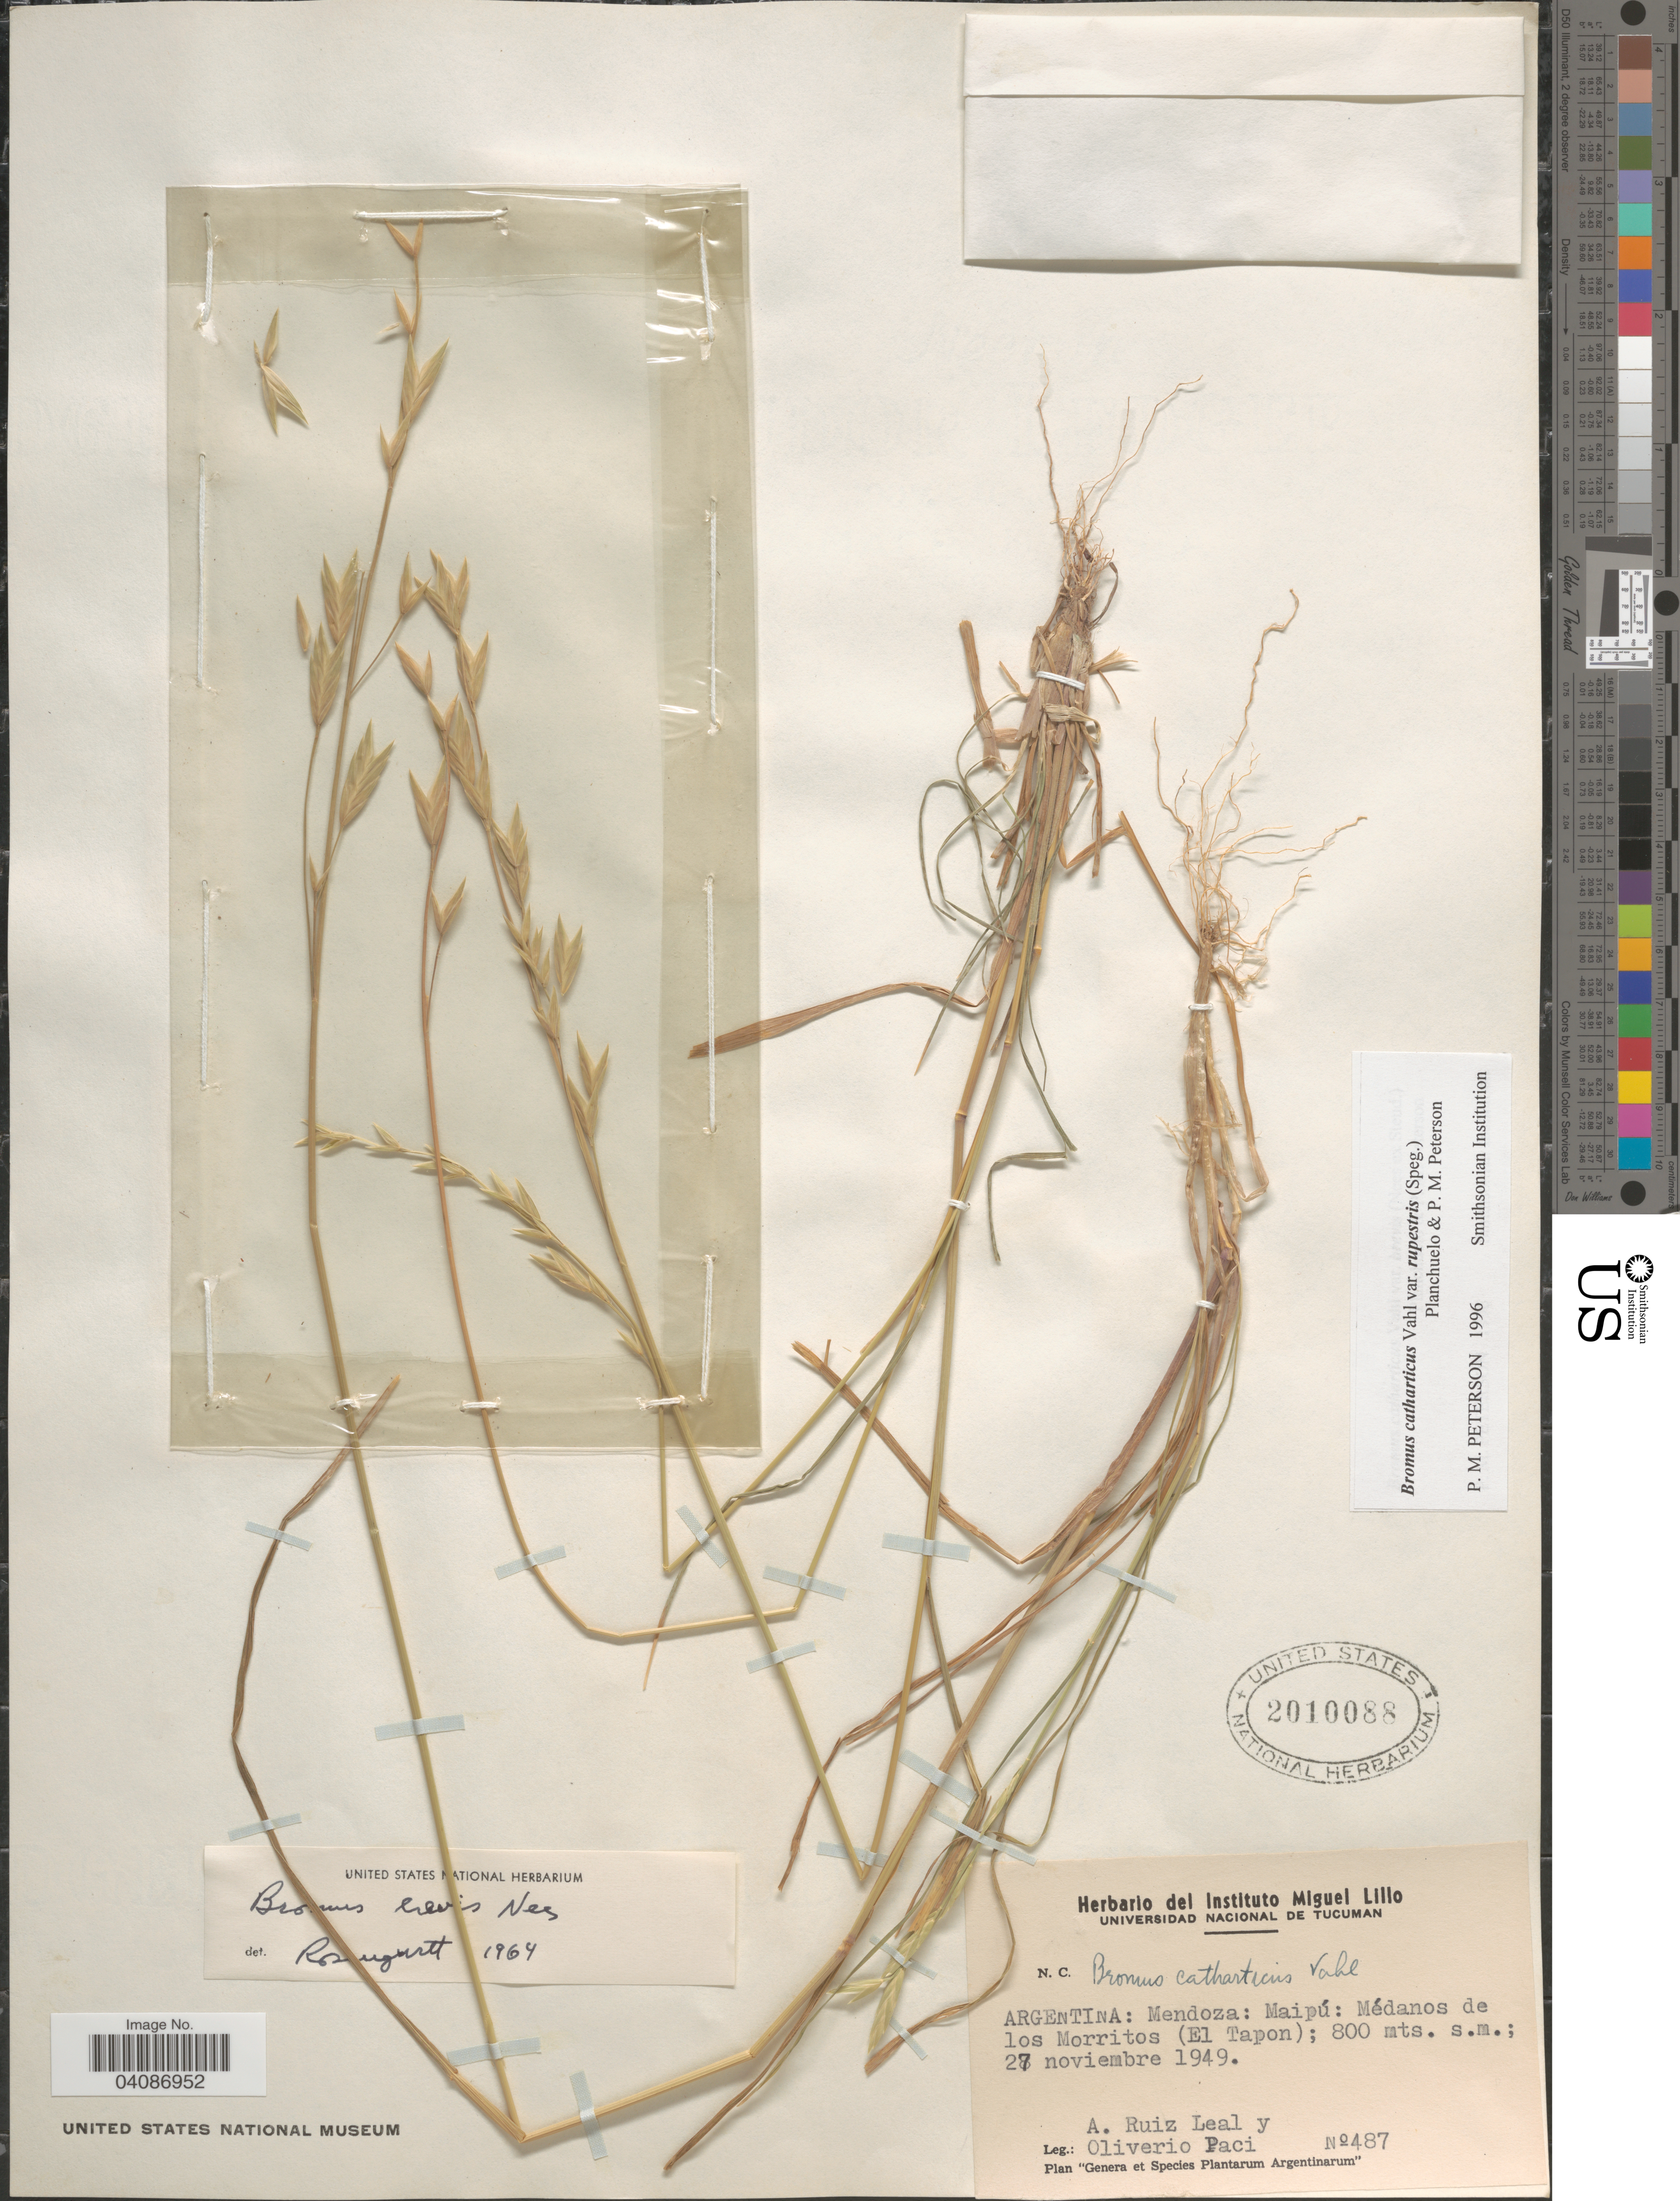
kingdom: Plantae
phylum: Tracheophyta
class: Liliopsida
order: Poales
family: Poaceae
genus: Bromus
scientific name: Bromus cebadilla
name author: Steud.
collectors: R. Ruíz Leal & O. Paci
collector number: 487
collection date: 1949-11-27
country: Argentina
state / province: Mendoza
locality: Maipú: Médanos de los Morritos (El Tapon).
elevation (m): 800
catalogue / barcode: US 2010088